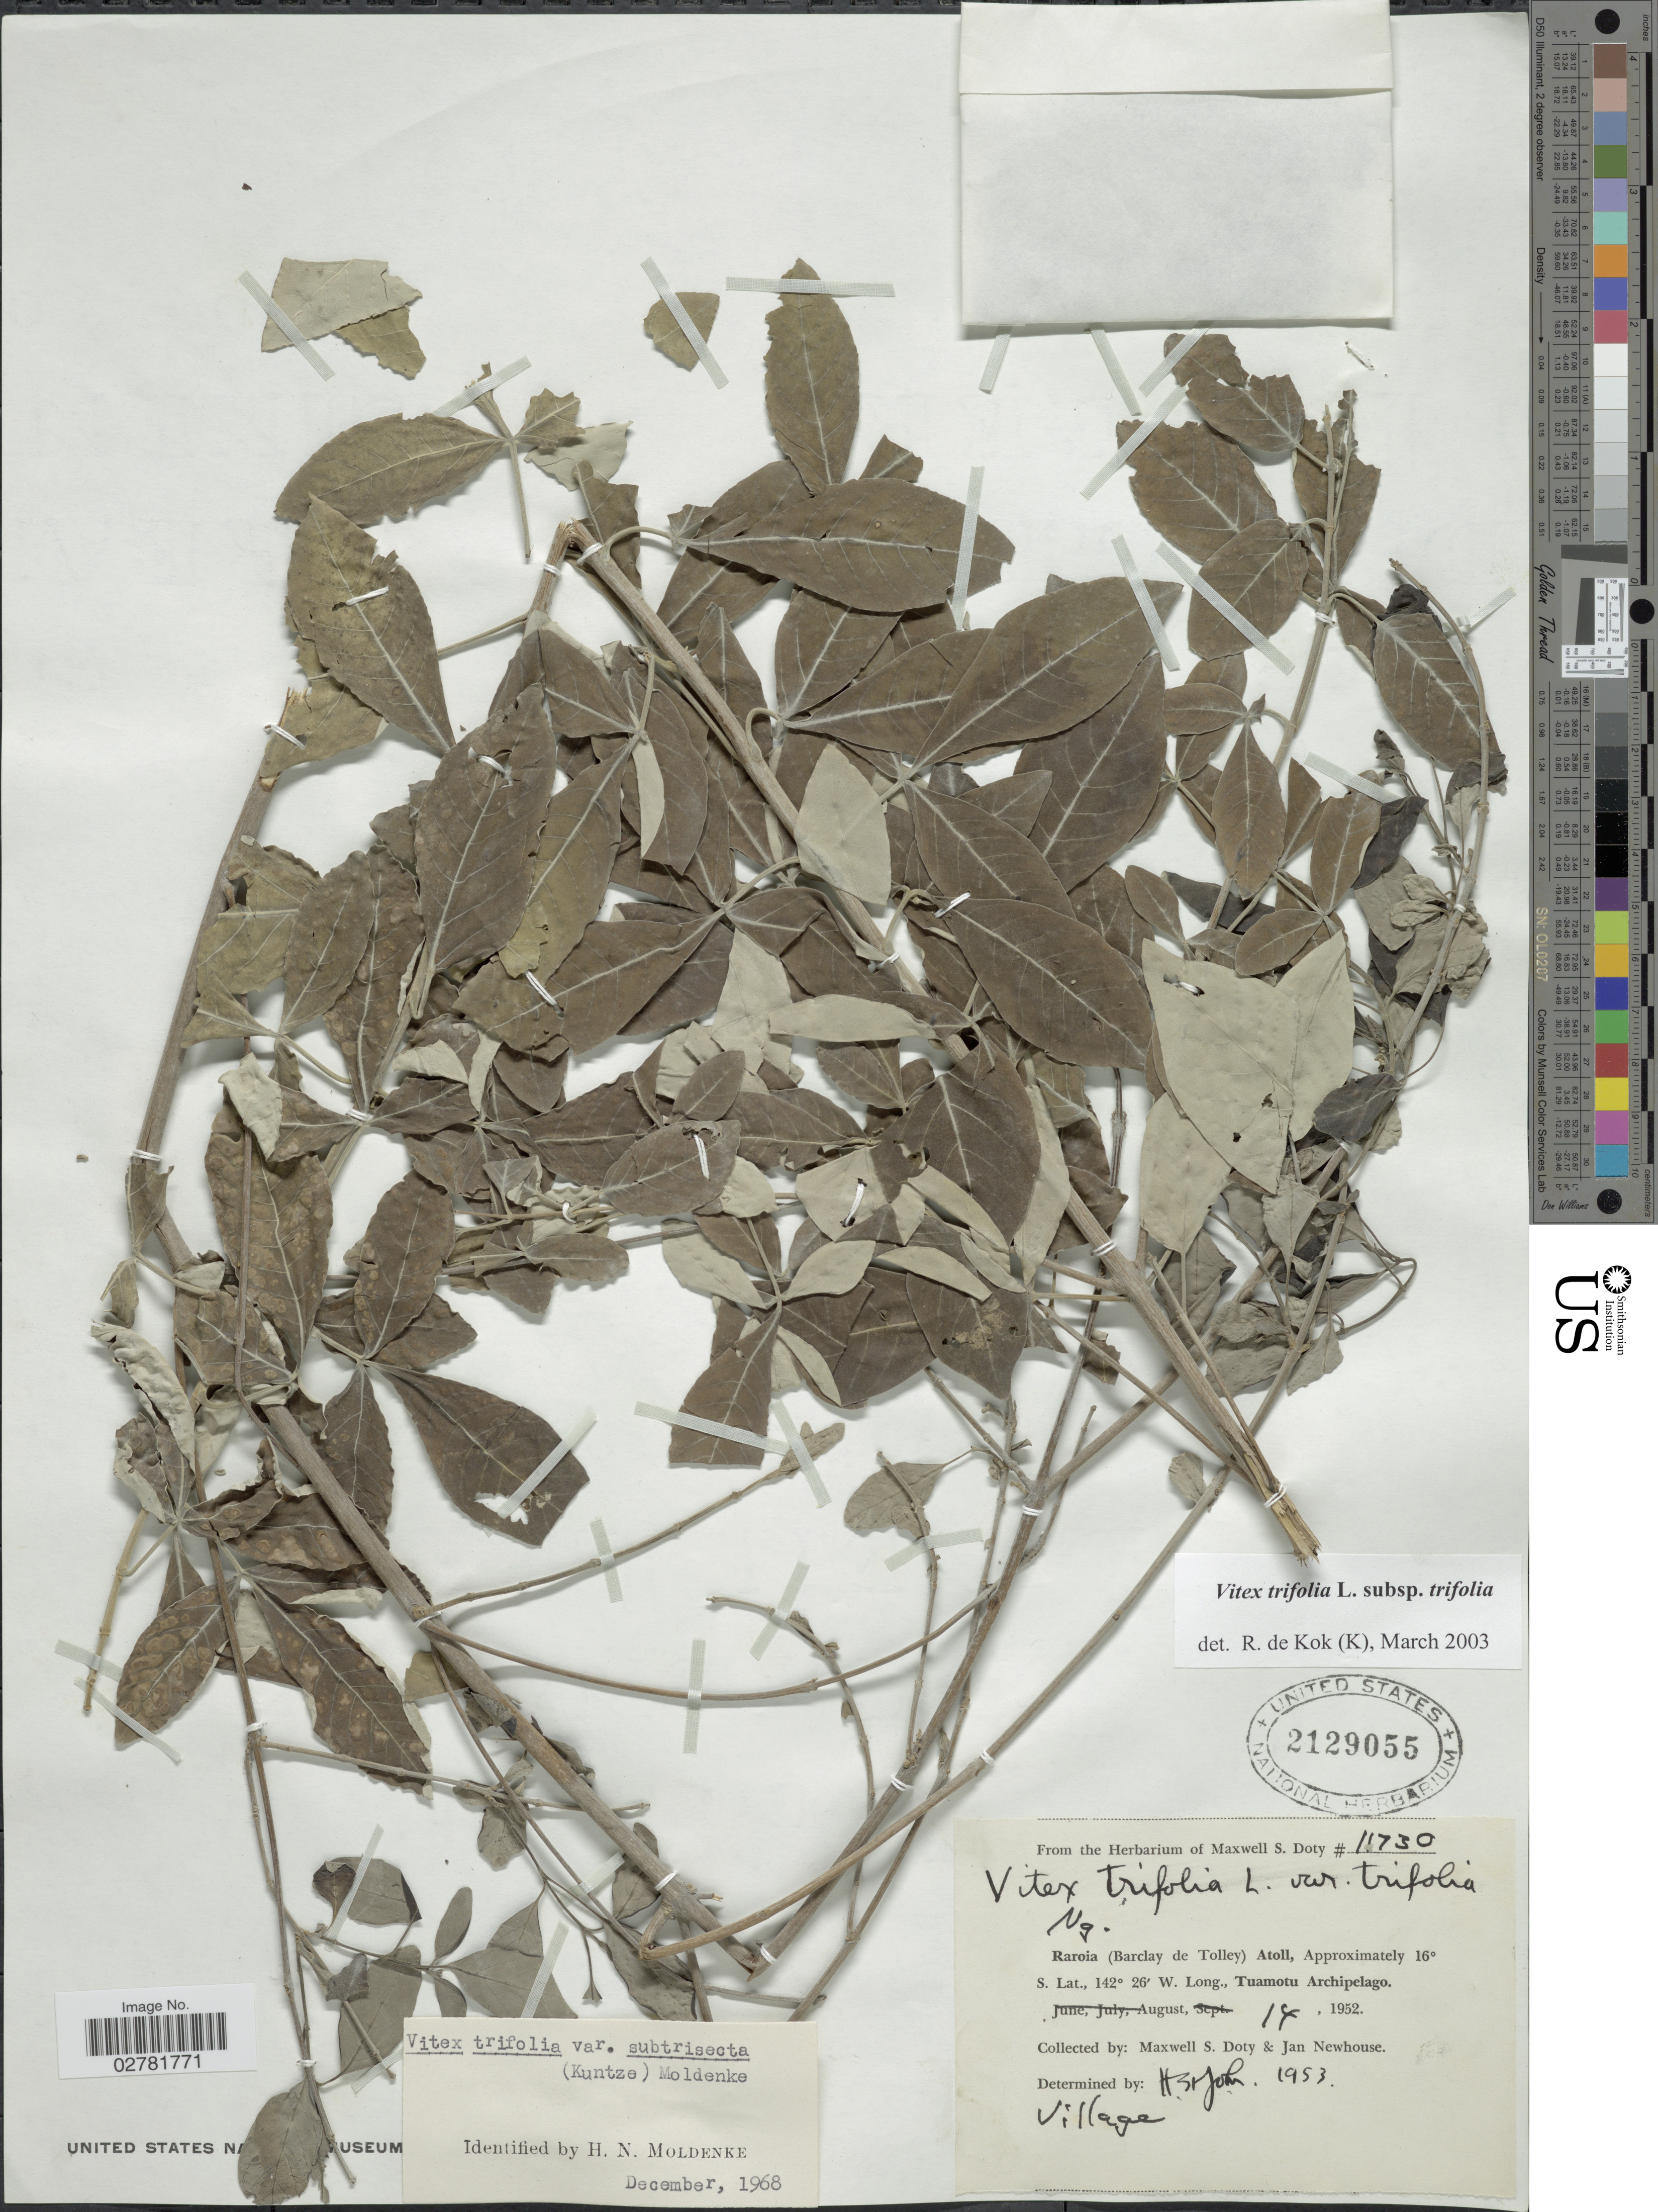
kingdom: Plantae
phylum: Tracheophyta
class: Magnoliopsida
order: Lamiales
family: Lamiaceae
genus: Vitex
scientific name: Vitex trifolia var. trifolia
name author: L.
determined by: Kok, R. de, (K)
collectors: M. S. Doty & J. Newhouse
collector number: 11730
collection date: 1952-08-14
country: French Polynesia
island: Raroia [Barclay de Tolley] Atoll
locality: Raroia (Barclay de Tolley) Atoll. Tuamotu Archipelago.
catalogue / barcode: US 2129055